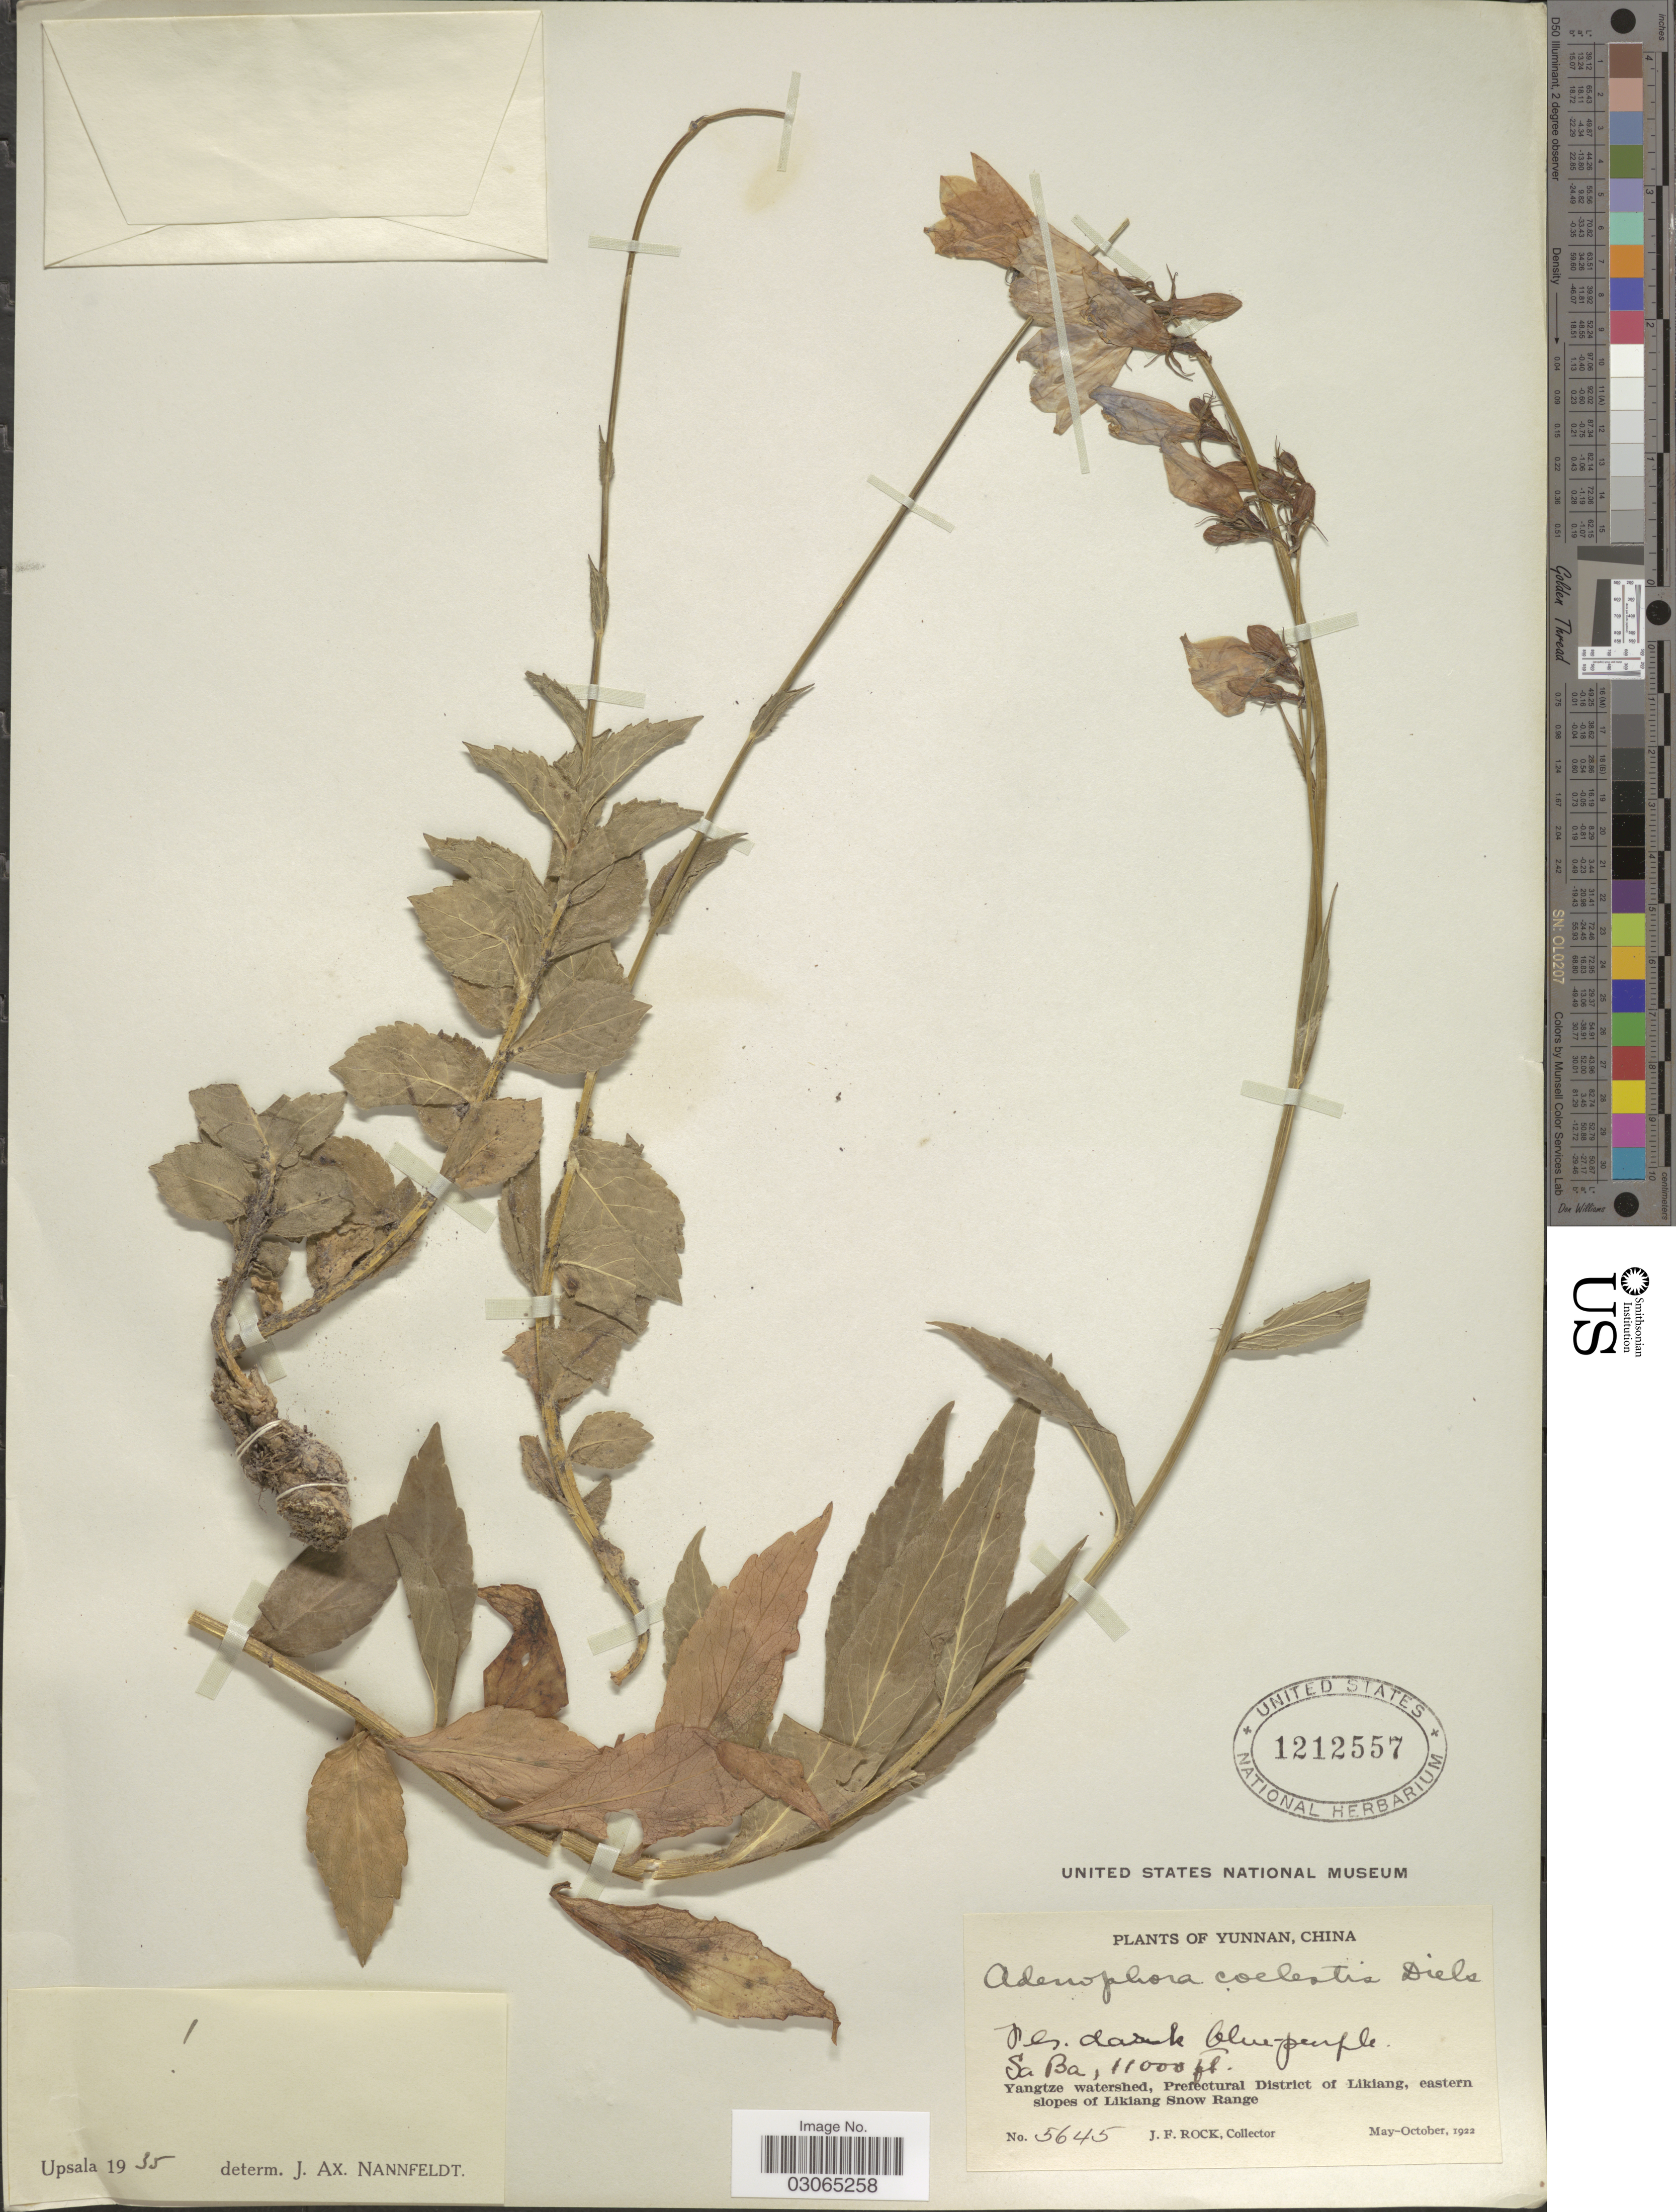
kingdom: Plantae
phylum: Tracheophyta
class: Magnoliopsida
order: Asterales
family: Campanulaceae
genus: Adenophora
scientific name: Adenophora coelestis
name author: Diels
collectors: J. Rock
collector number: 5645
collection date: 1922-05/1922-10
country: China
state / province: Yunnan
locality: Sa Ba, Yangtze watershed, Prefectural District of Likiang, eastern slopes of Likiang Snow Range.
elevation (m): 3353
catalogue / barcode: US 1212557